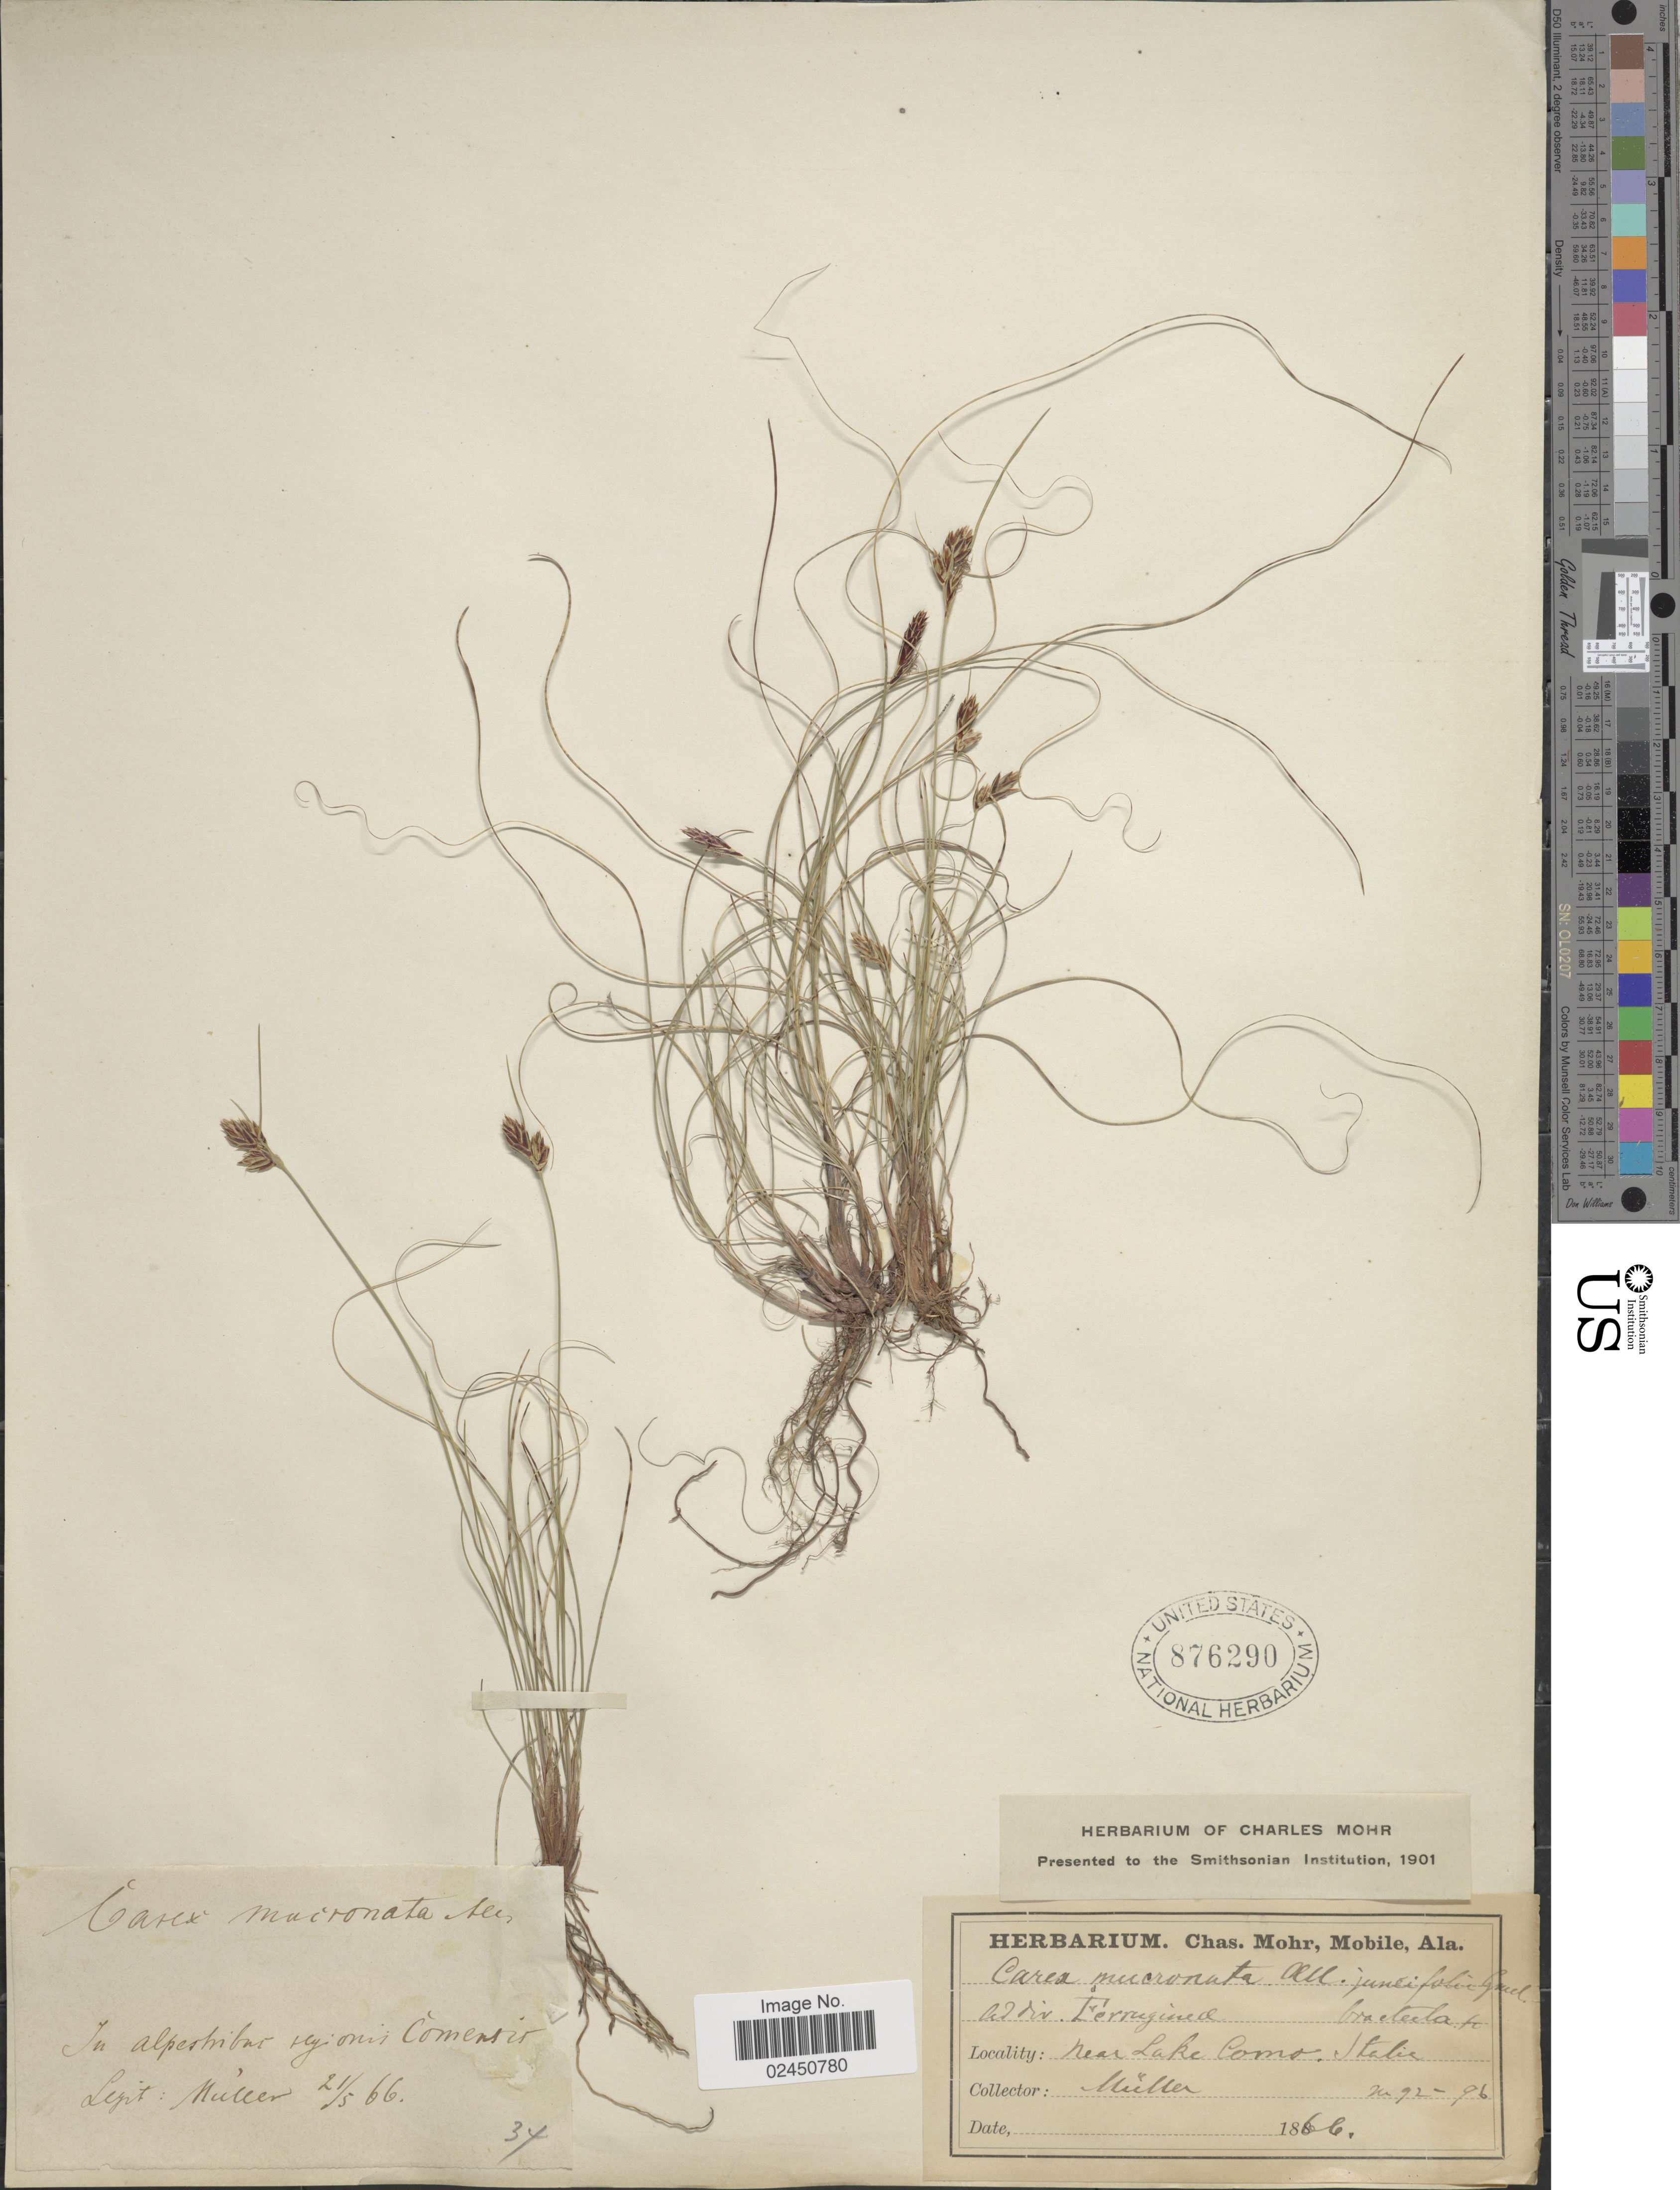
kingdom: Plantae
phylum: Tracheophyta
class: Liliopsida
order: Poales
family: Cyperaceae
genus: Carex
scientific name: Carex mucronata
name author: All.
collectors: -- Müller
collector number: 34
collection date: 1866-05-21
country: Italy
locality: Near Lake Como, regionis Comensio [interpreted]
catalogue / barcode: US 876290